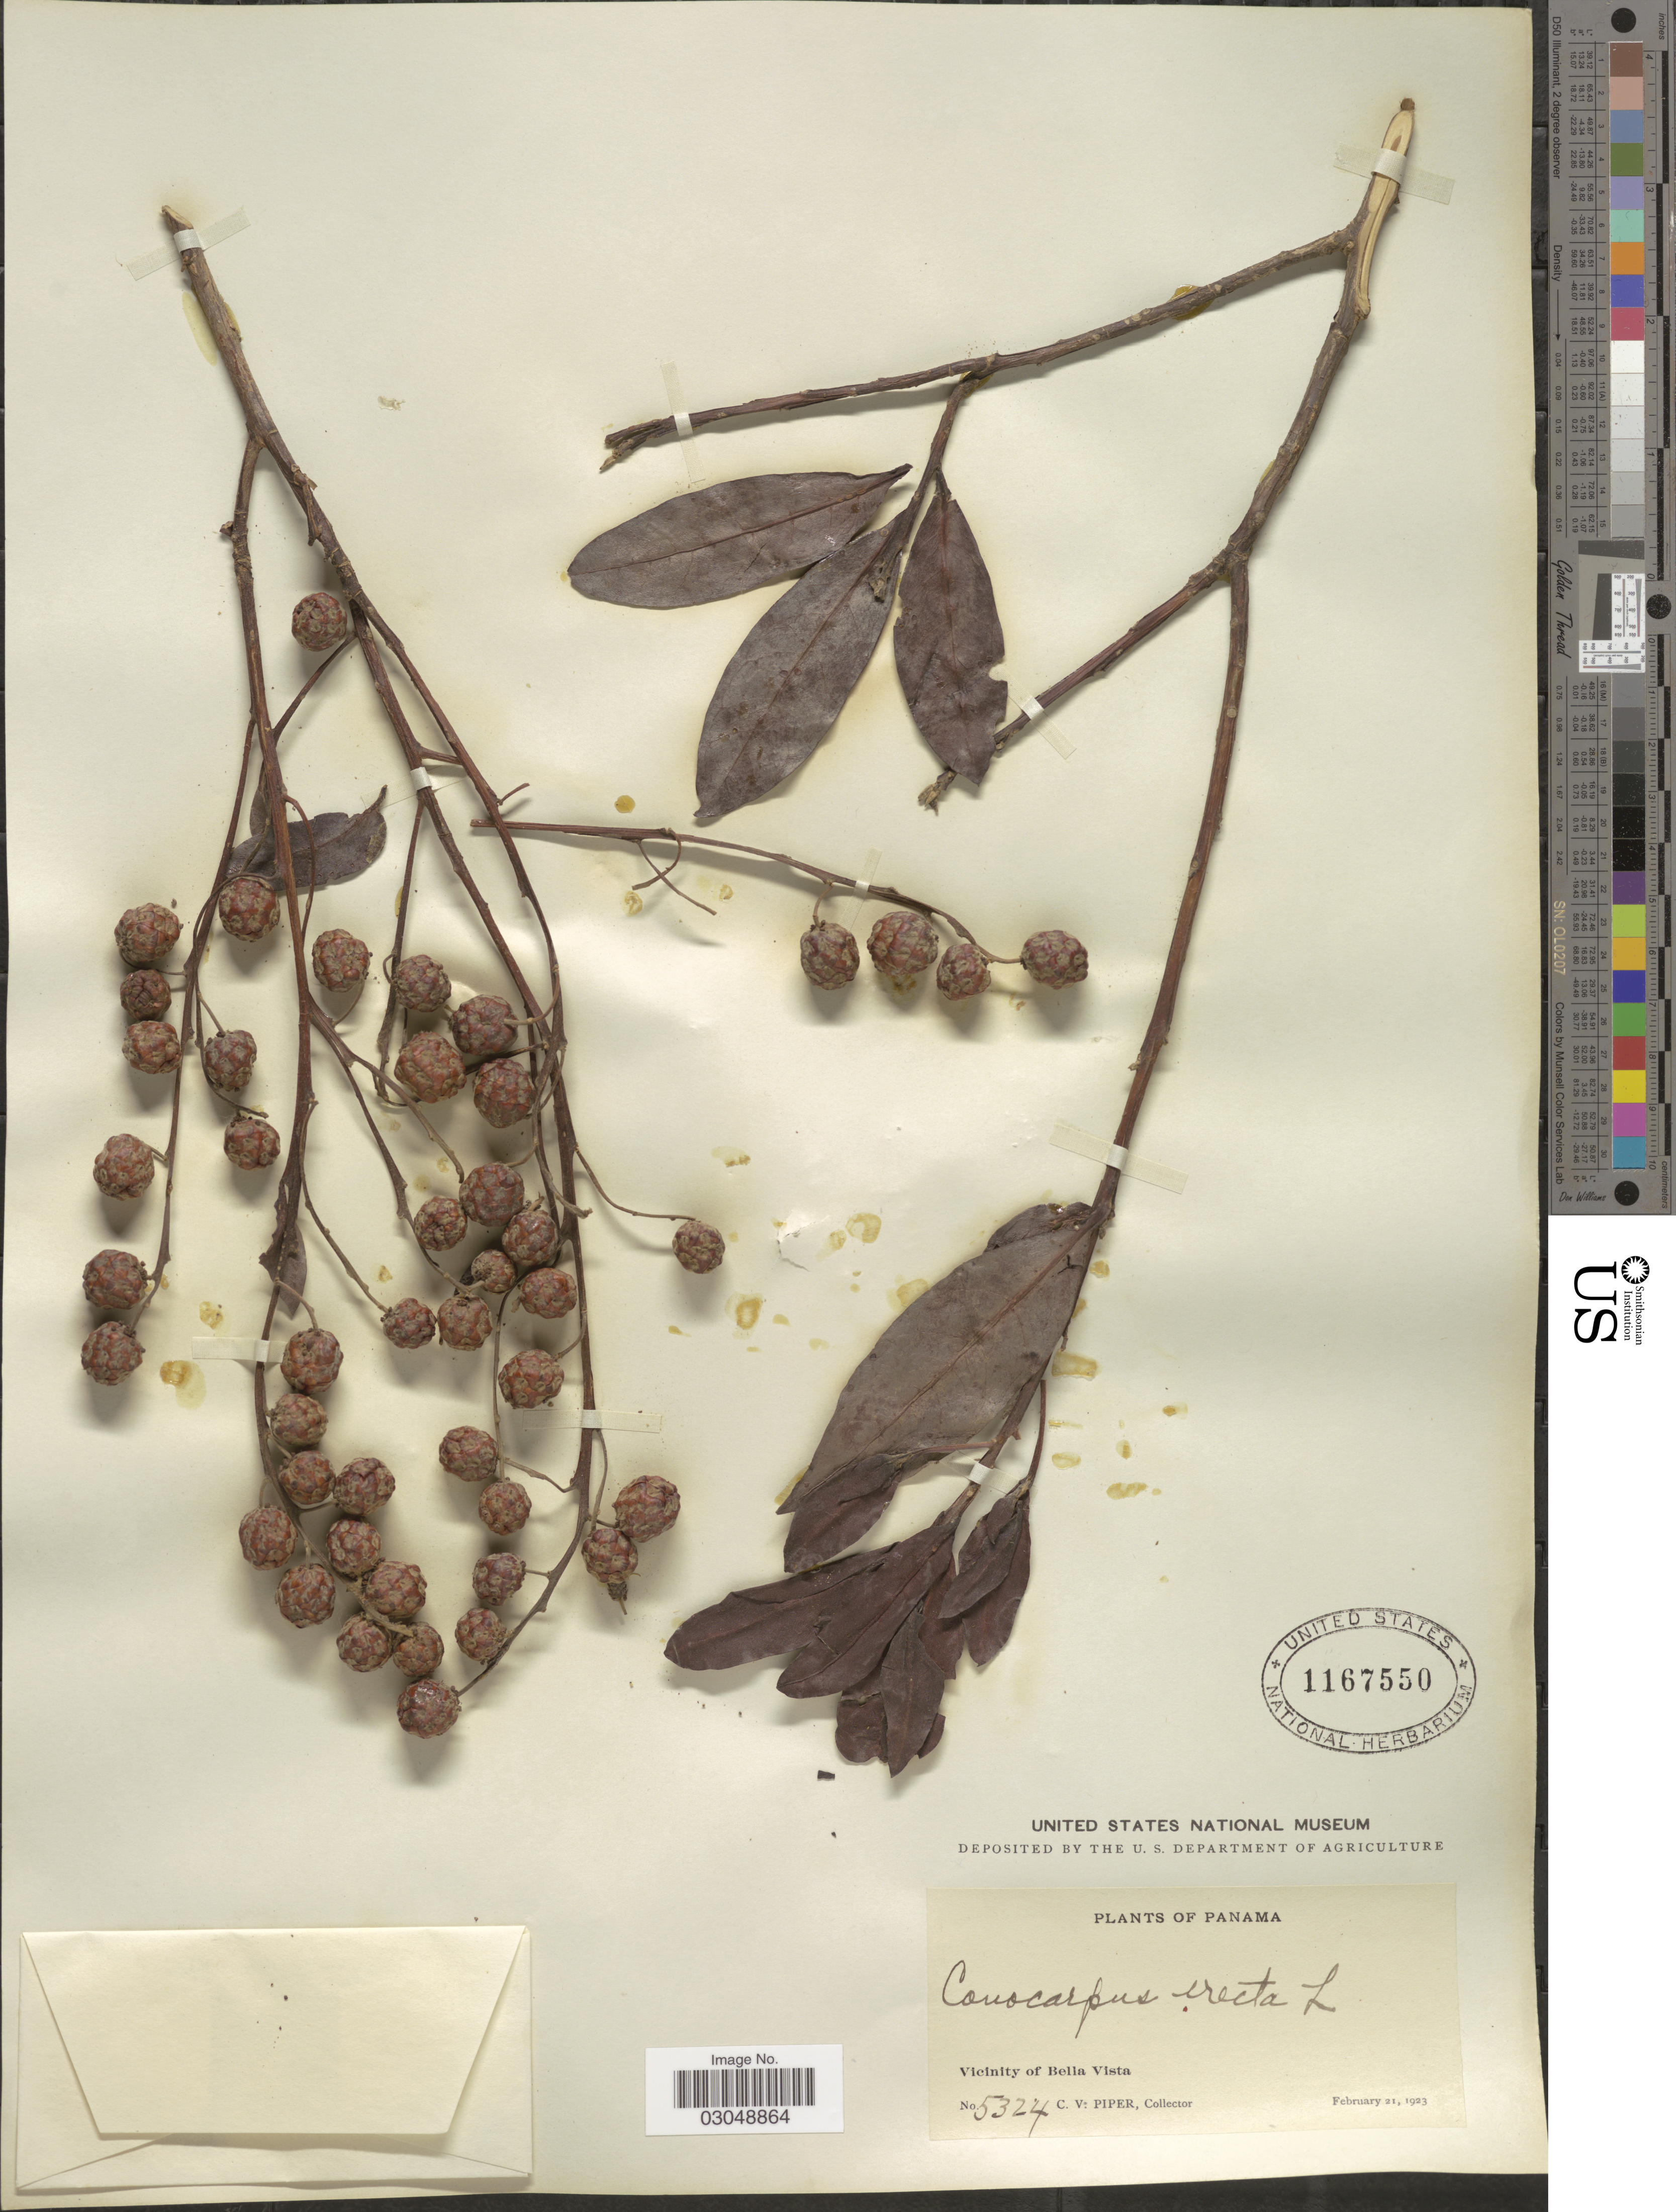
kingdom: Plantae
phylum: Tracheophyta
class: Magnoliopsida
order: Myrtales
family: Combretaceae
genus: Conocarpus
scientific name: Conocarpus erectus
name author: L.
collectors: C. V. Piper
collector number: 5324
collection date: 1923-02-21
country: Panama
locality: Vicinity of Bella Vista.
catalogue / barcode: US 1167550